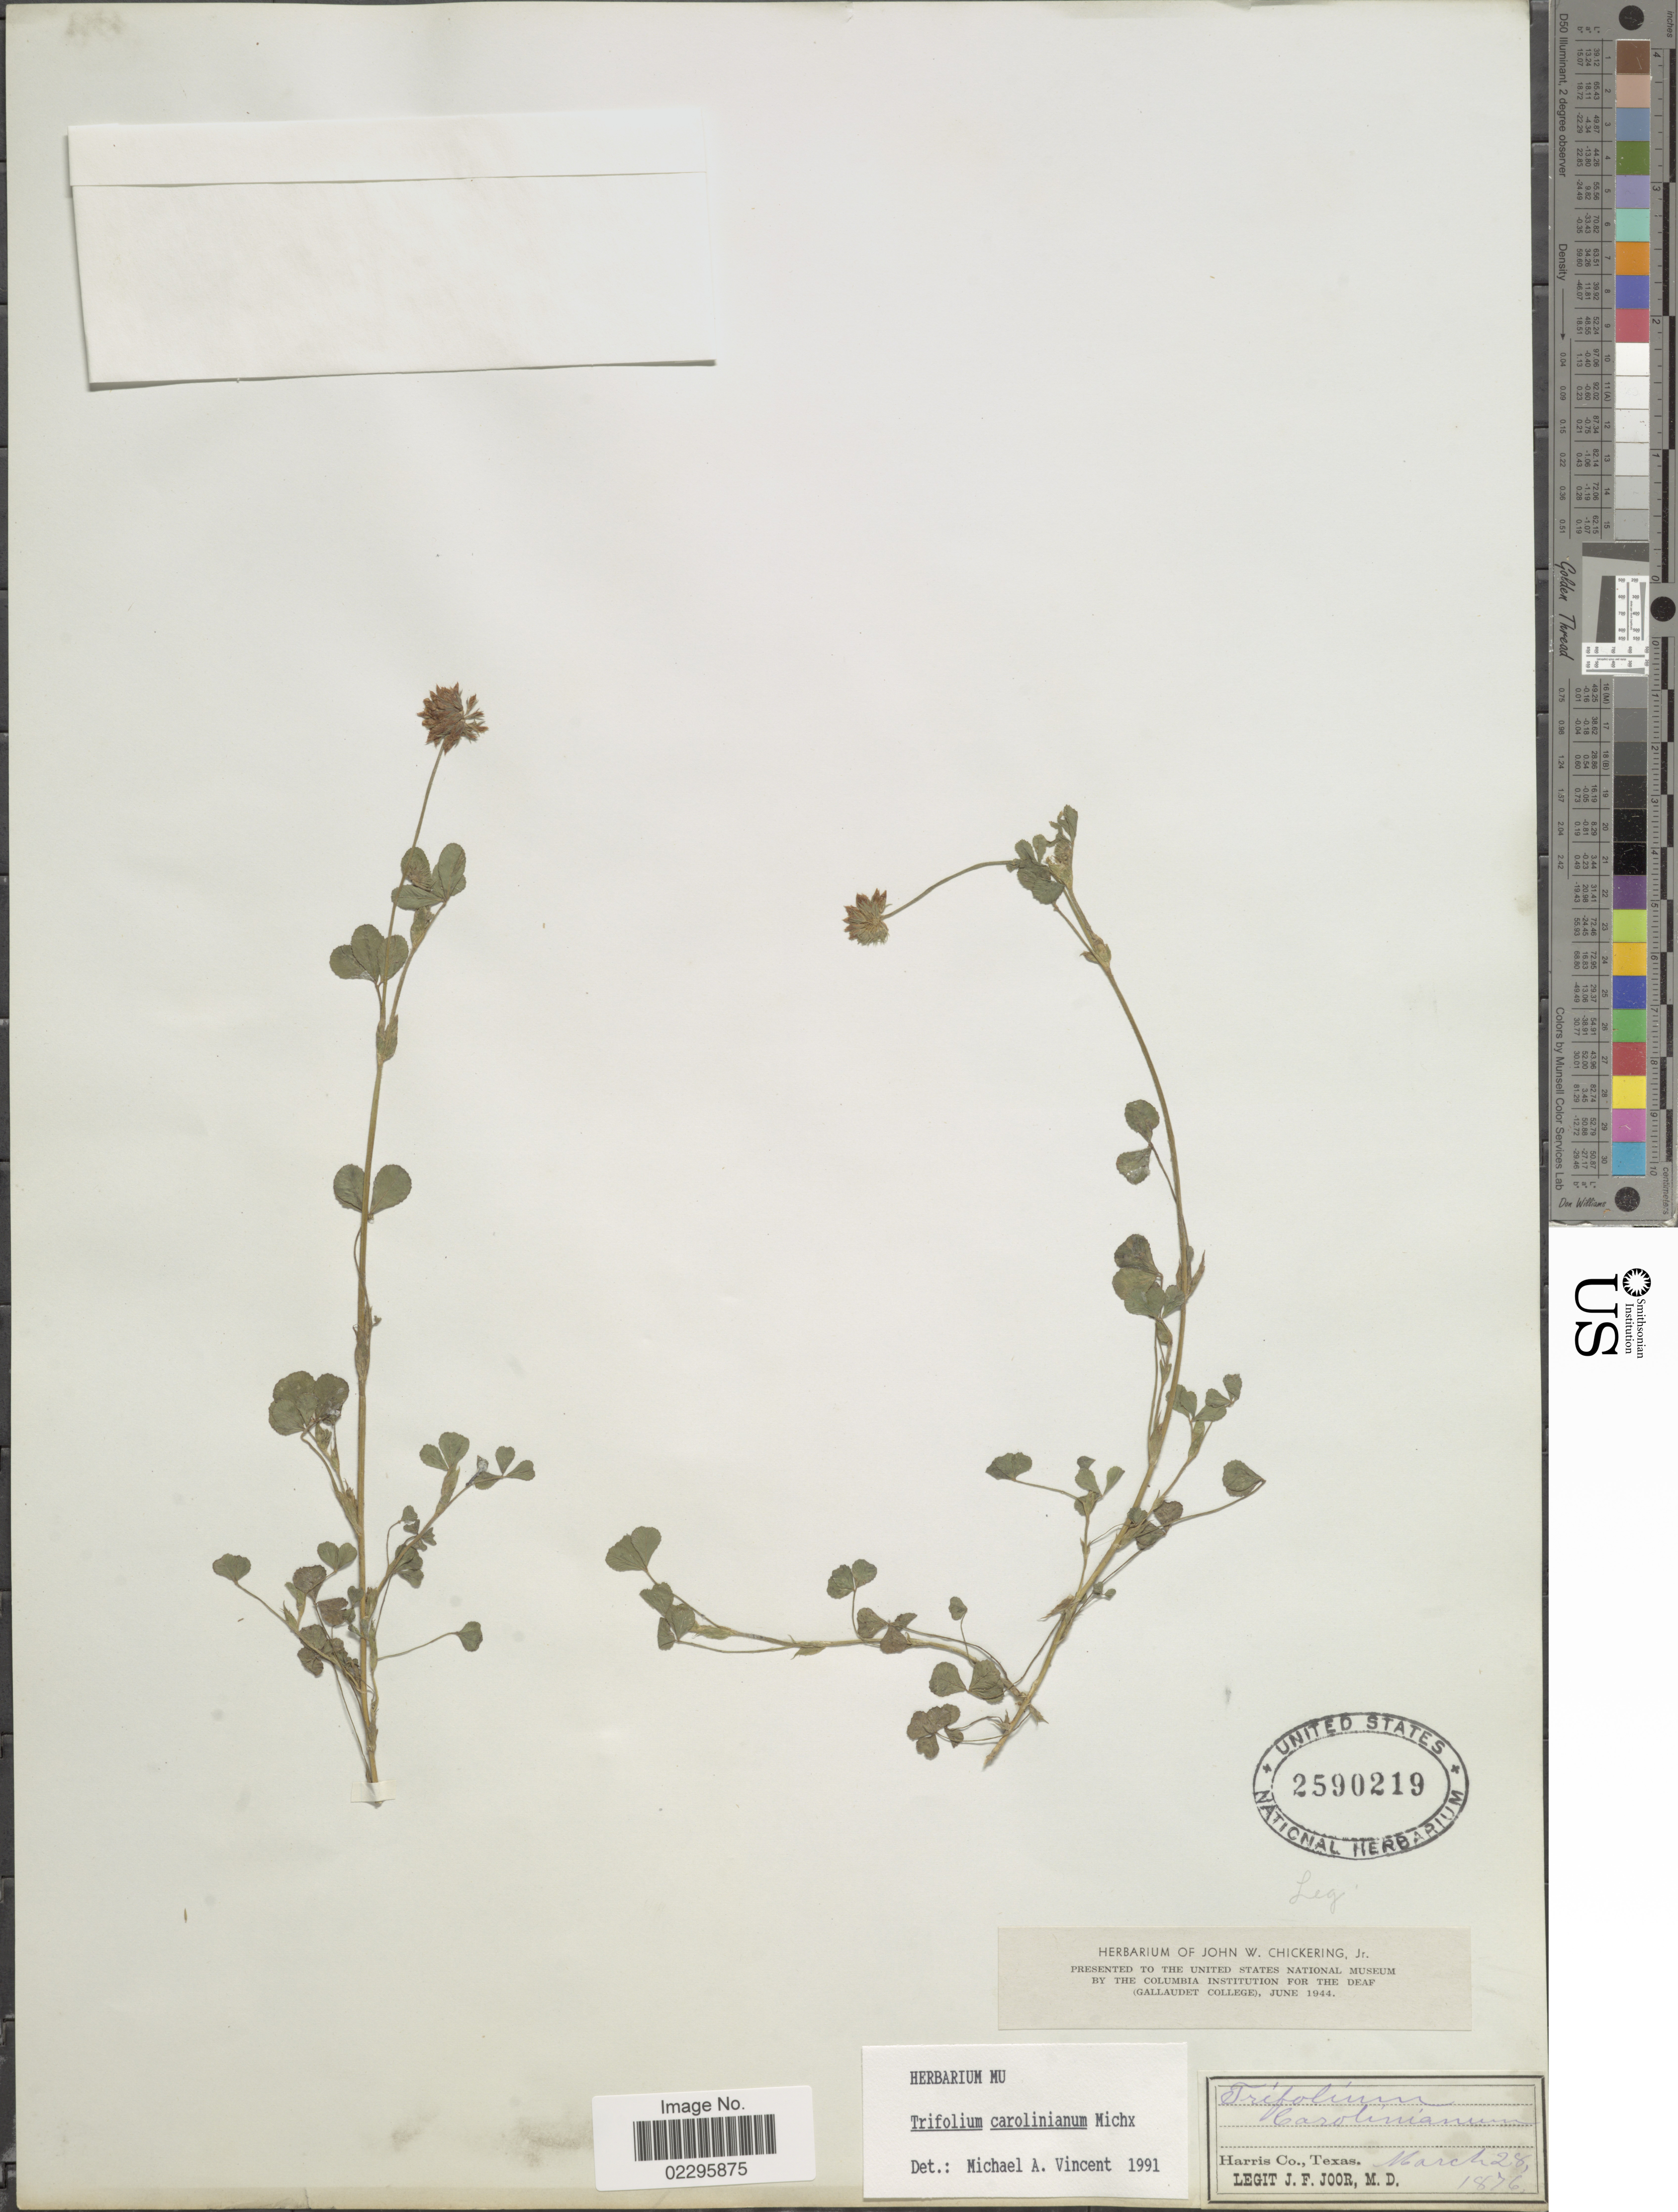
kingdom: Plantae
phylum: Tracheophyta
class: Magnoliopsida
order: Fabales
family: Fabaceae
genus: Trifolium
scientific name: Trifolium carolinianum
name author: Michx.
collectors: J. F. Joor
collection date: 1876-03-28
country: United States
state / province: Texas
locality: Harris Co.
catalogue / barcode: US 2590219